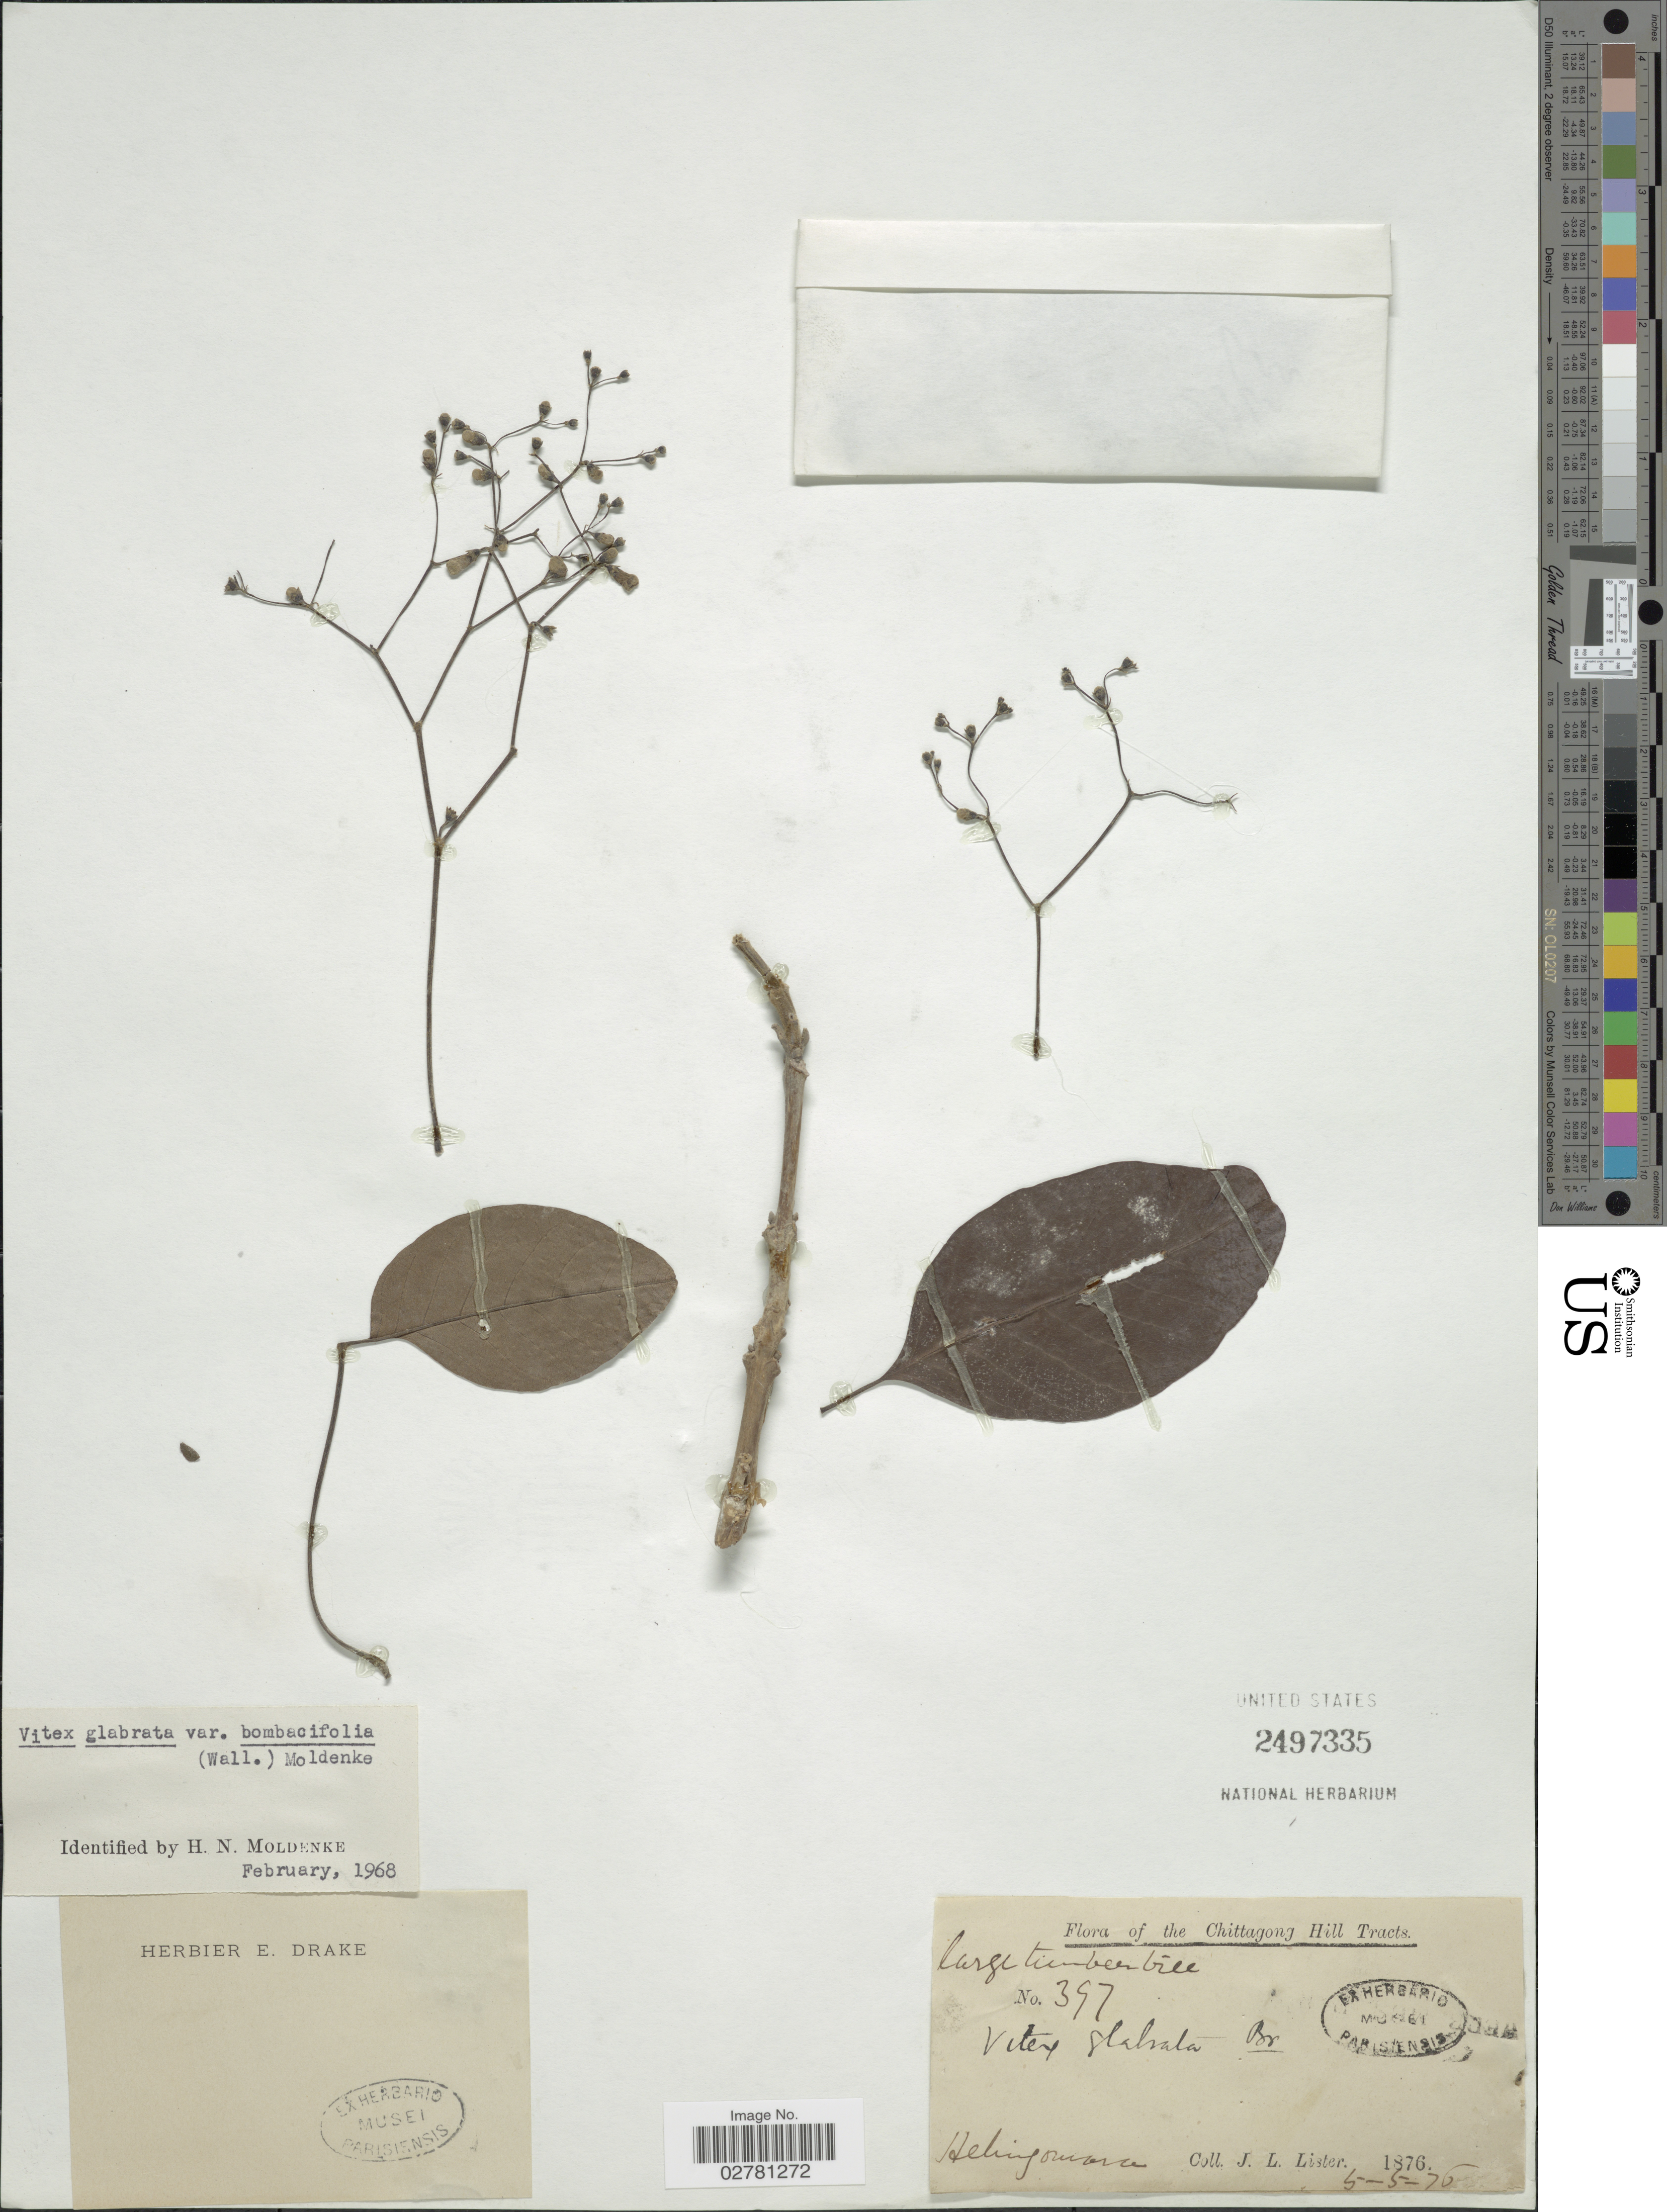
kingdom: Plantae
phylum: Tracheophyta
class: Magnoliopsida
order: Lamiales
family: Lamiaceae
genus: Vitex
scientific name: Vitex glabrata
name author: R. Br.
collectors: J. Lister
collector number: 397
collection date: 1876-05-05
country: Bangladesh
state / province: Chittagong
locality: Chittagong Hill Tracts. Helingounce [interpreted].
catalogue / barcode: US 2497335